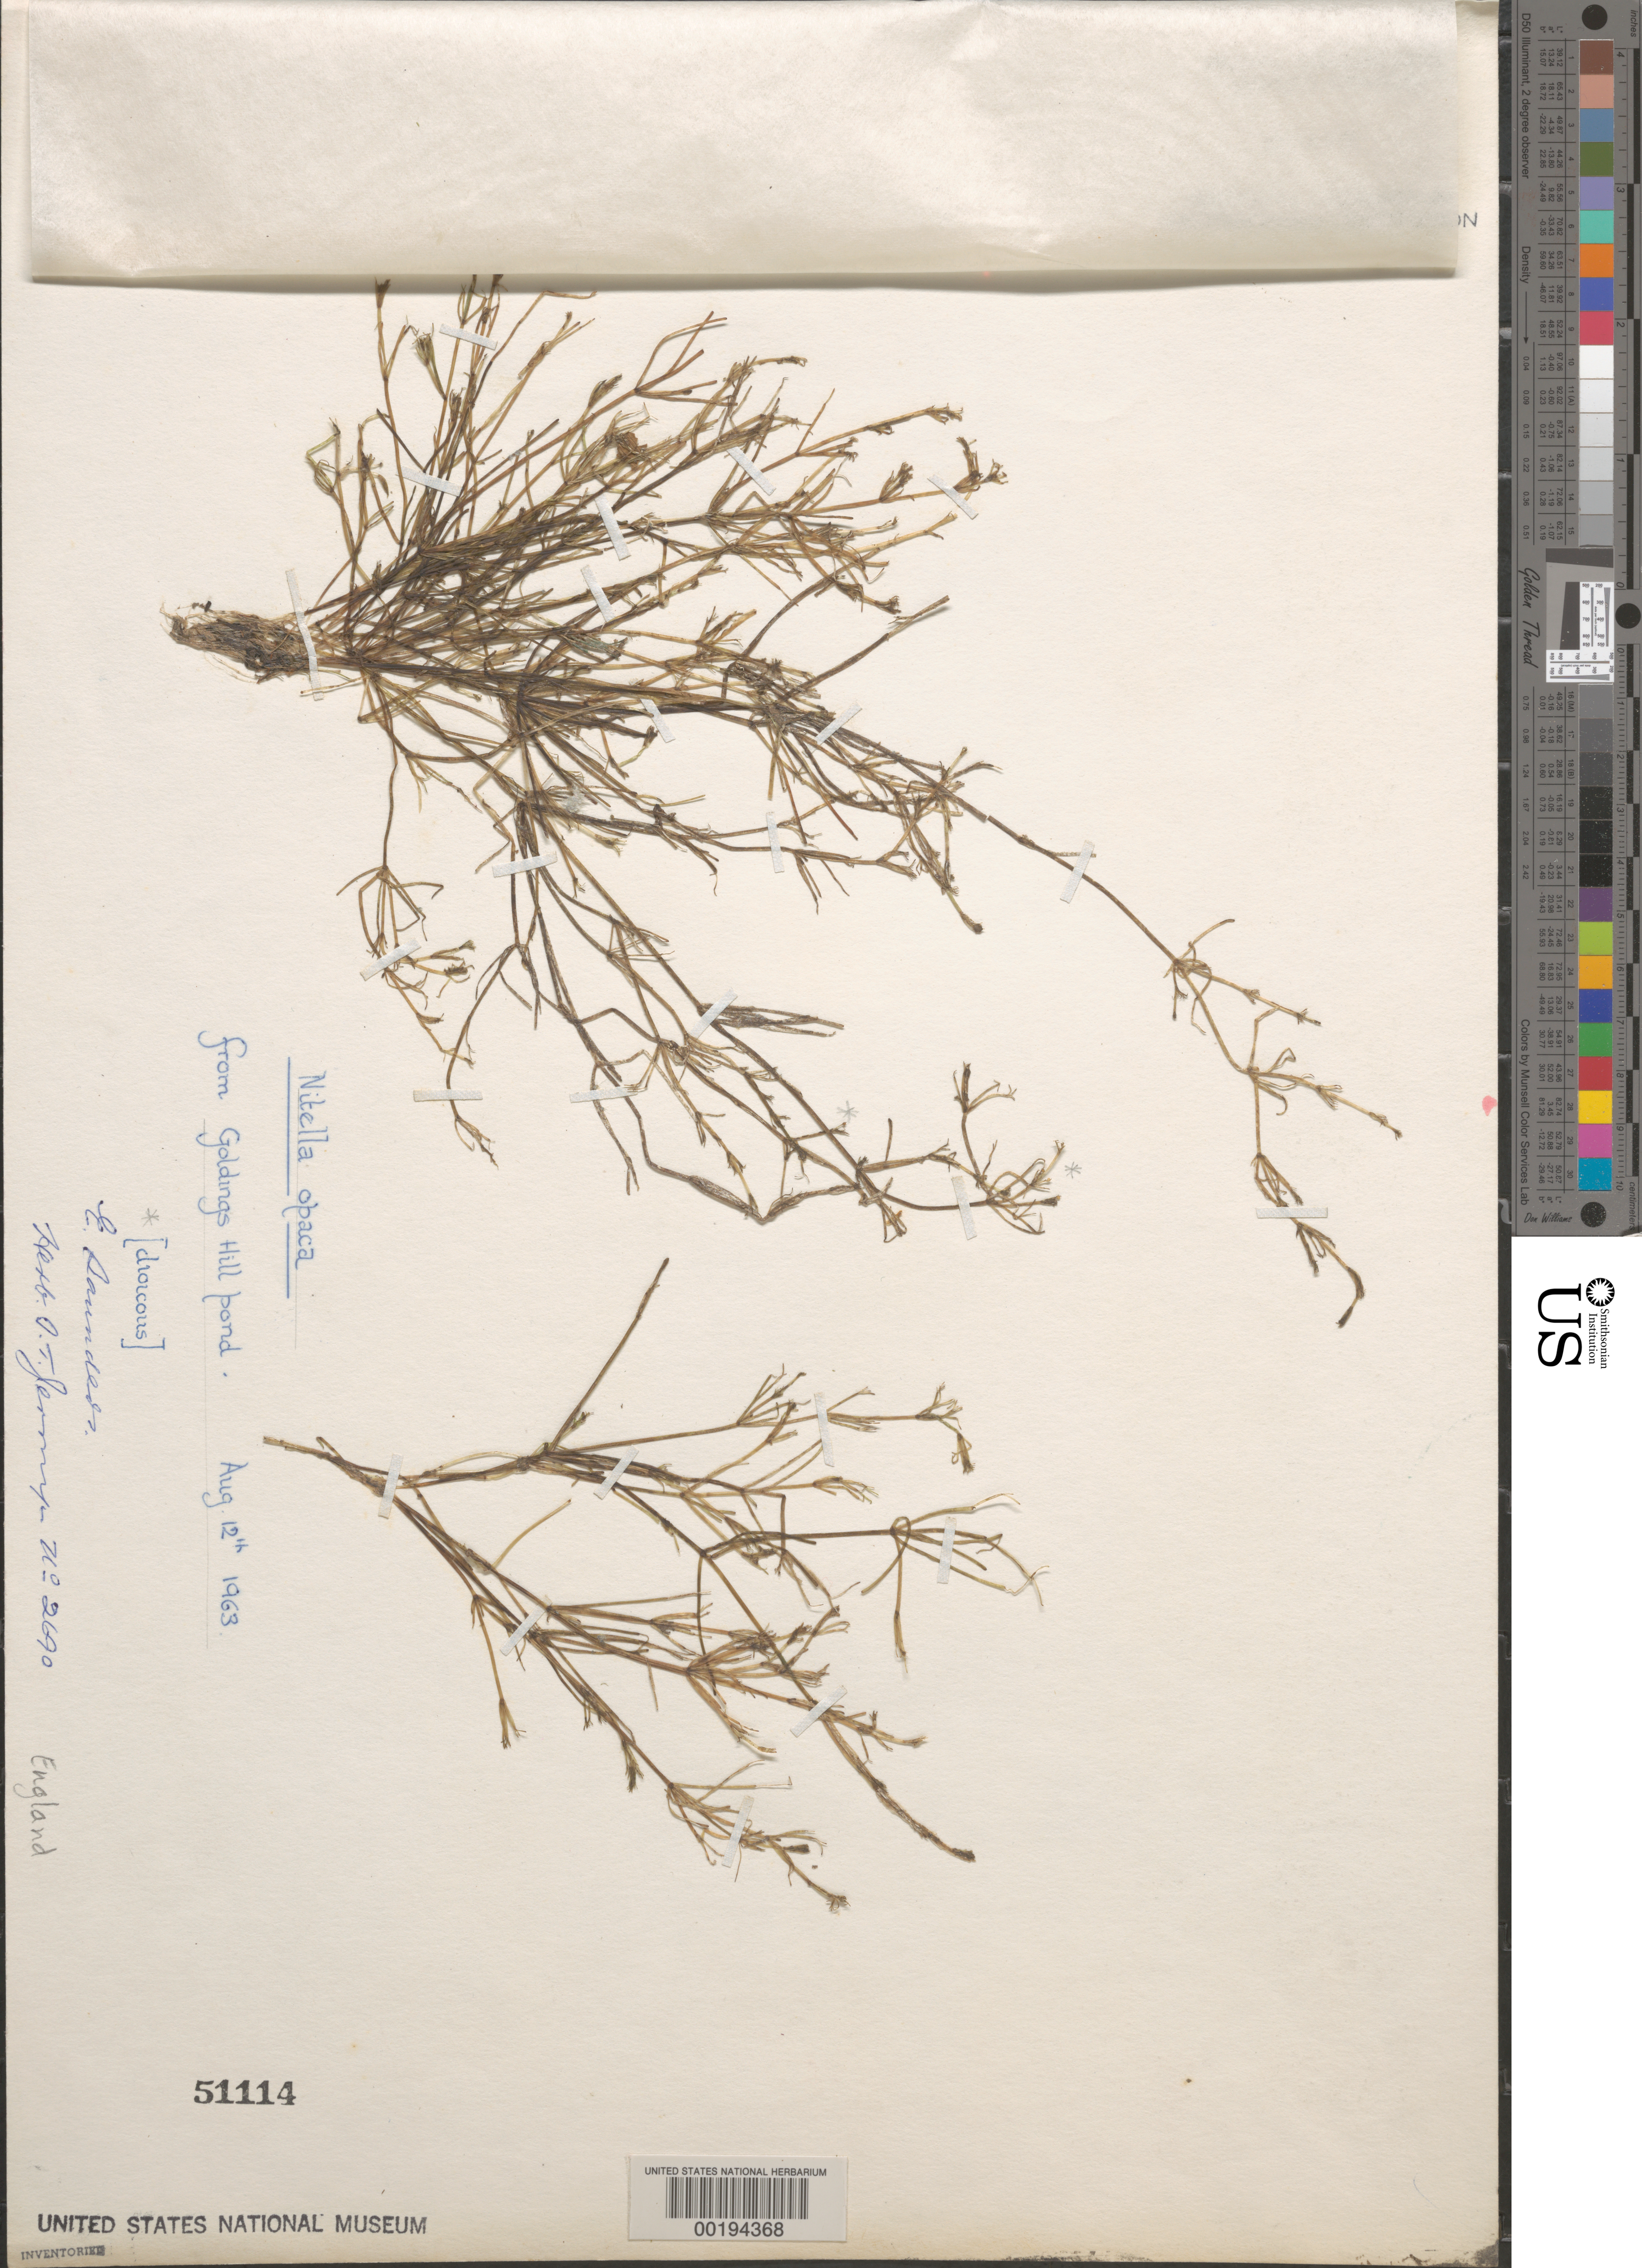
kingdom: Plantae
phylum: Charophyta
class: Charophyceae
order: Charales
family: Characeae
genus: Nitella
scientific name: Nitella opaca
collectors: E. Saunders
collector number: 2690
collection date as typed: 12 Aug 1963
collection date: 1963-08-12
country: United Kingdom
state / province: England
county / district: Essex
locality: Goldings Hill Pond [Epping Forest, London]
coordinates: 51 39' 49" N, 0 03' 53" E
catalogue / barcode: US 51114